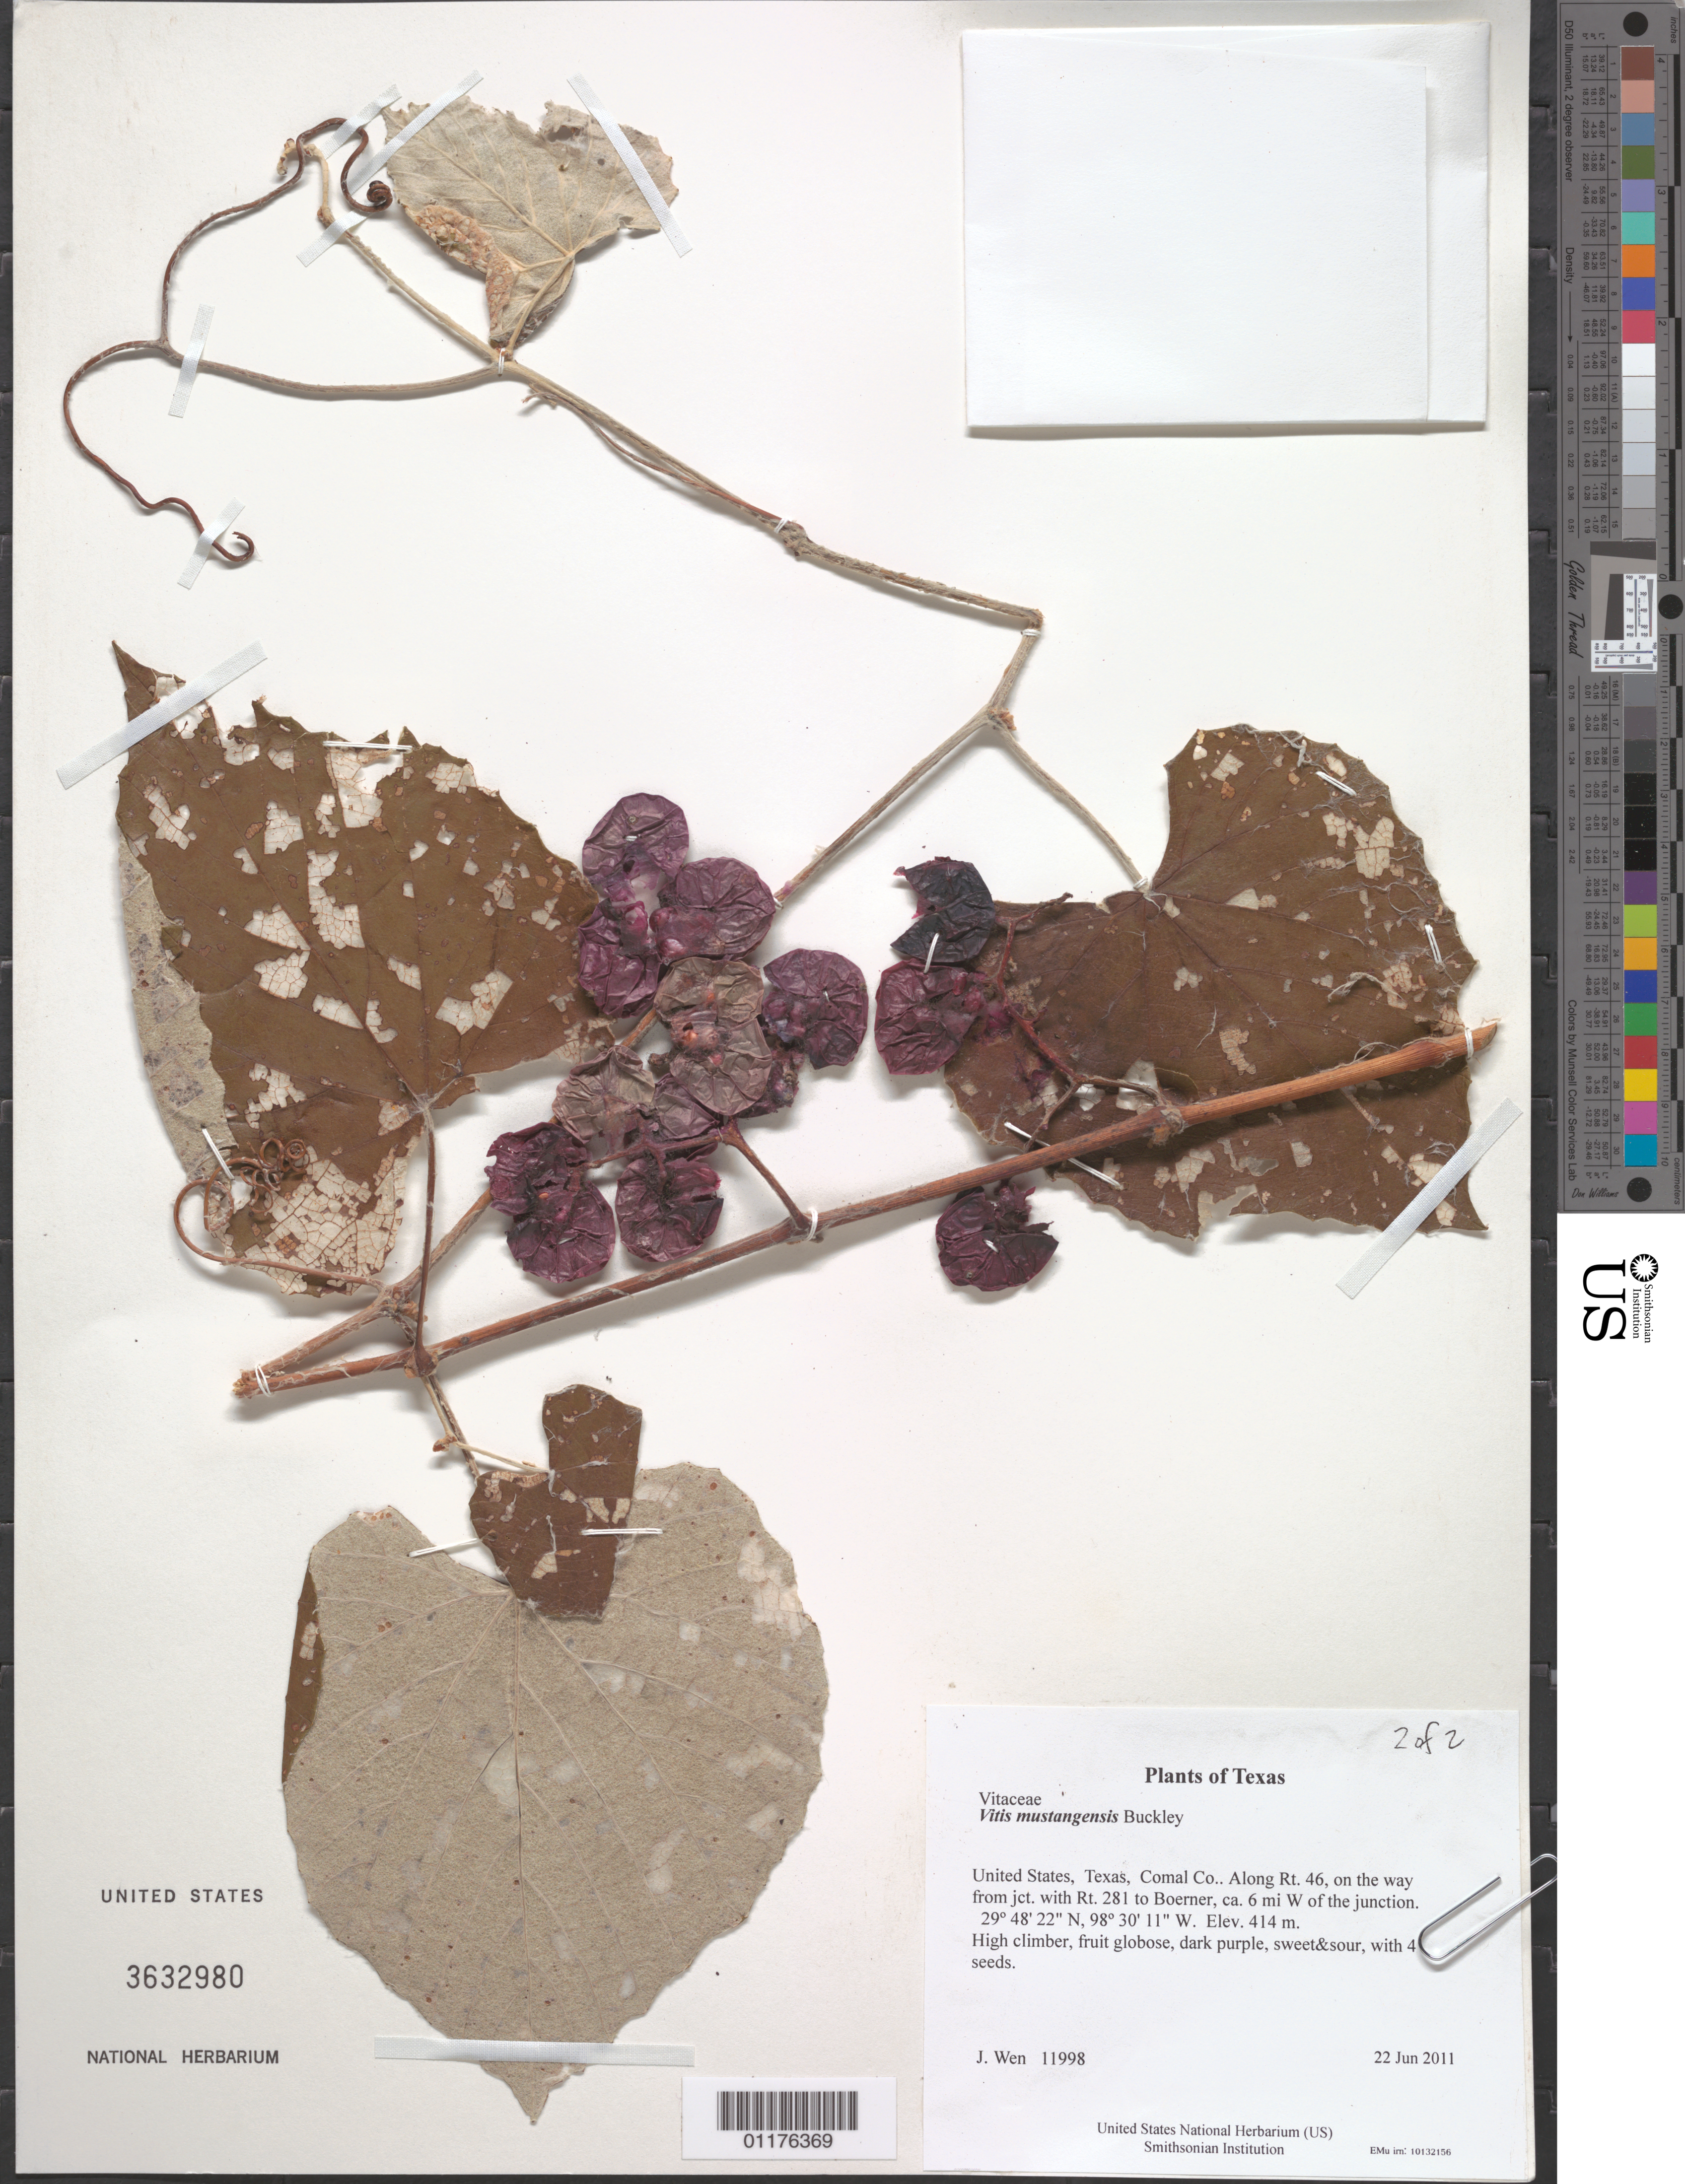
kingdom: Plantae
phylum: Tracheophyta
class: Magnoliopsida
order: Vitales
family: Vitaceae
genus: Vitis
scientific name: Vitis mustangensis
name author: Buckley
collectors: J. Wen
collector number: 11998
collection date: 2011-06-22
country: United States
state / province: Texas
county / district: Comal Co.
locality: Along Rt. 46, on the way from jct. with Rt. 281 to Boerner, ca. 6 mi W of the junction.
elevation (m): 414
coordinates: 29 48.373 N, 98 30.185 W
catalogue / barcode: US 3632980